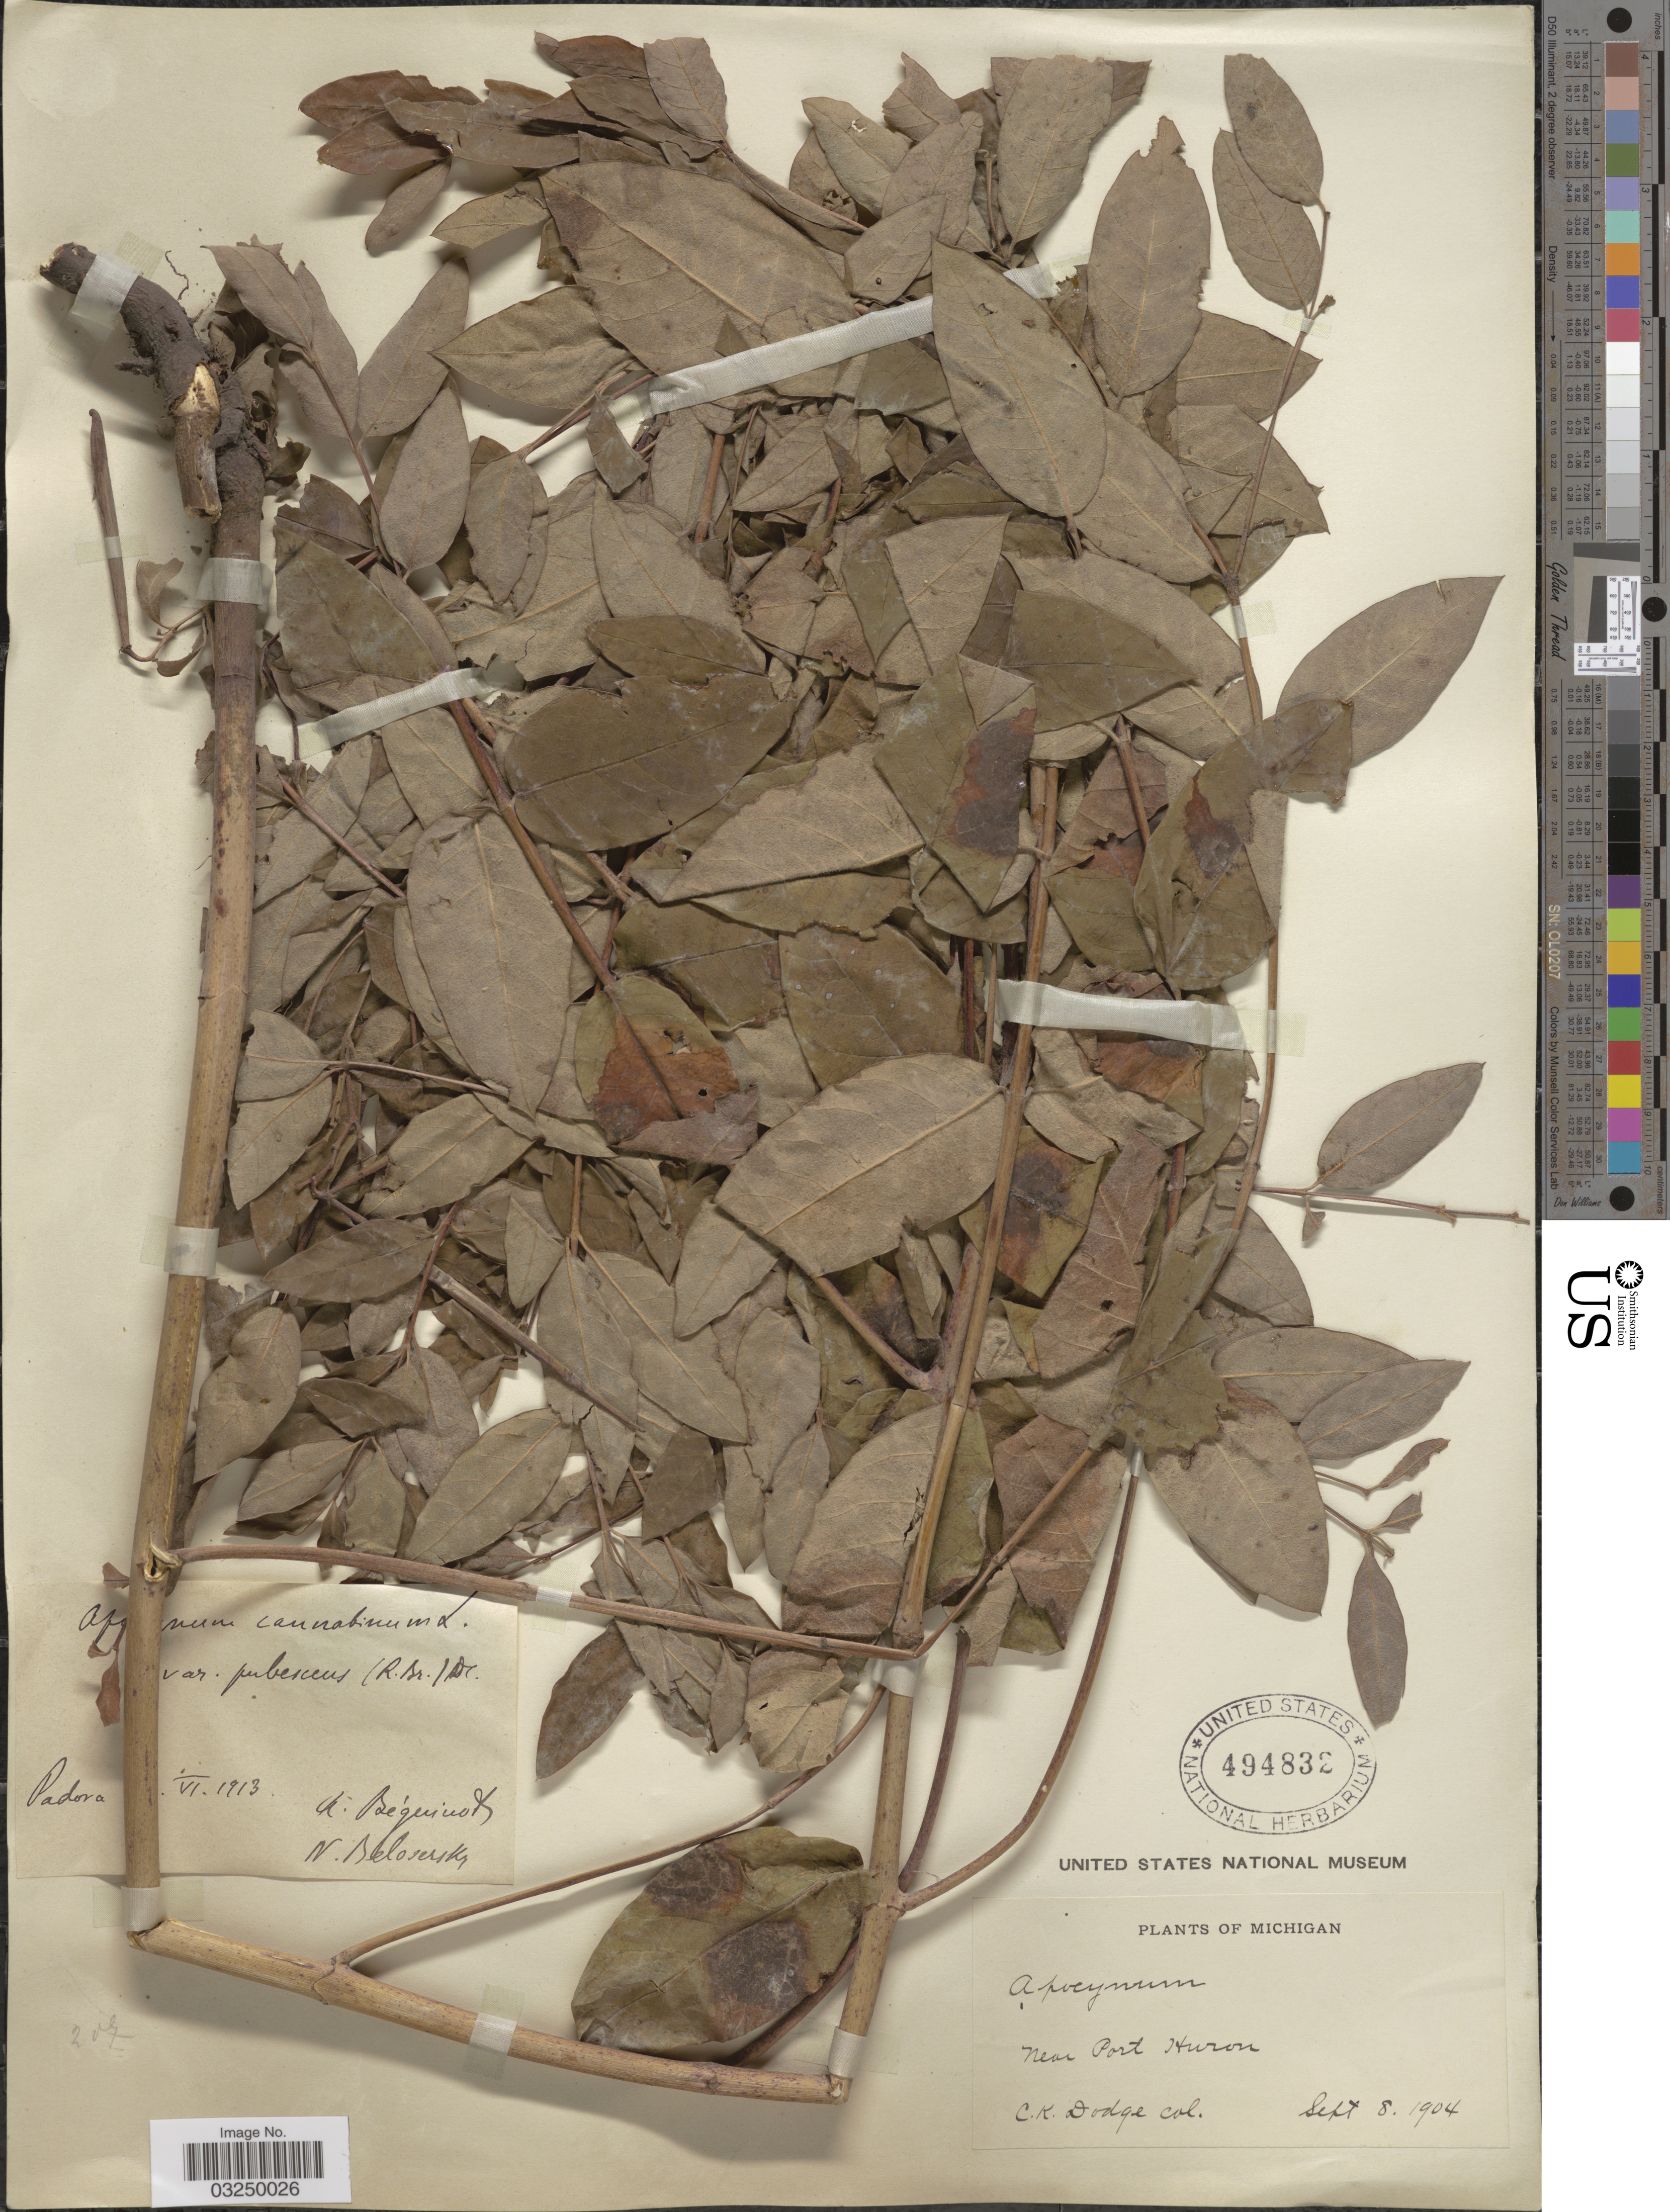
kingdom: Plantae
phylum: Tracheophyta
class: Magnoliopsida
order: Gentianales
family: Apocynaceae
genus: Apocynum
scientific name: Apocynum pubescens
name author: Mitch. ex R. Br.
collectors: C. Dodge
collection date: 1904-09-08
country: United States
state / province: Michigan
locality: Near Port Huron.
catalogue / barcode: US 494832